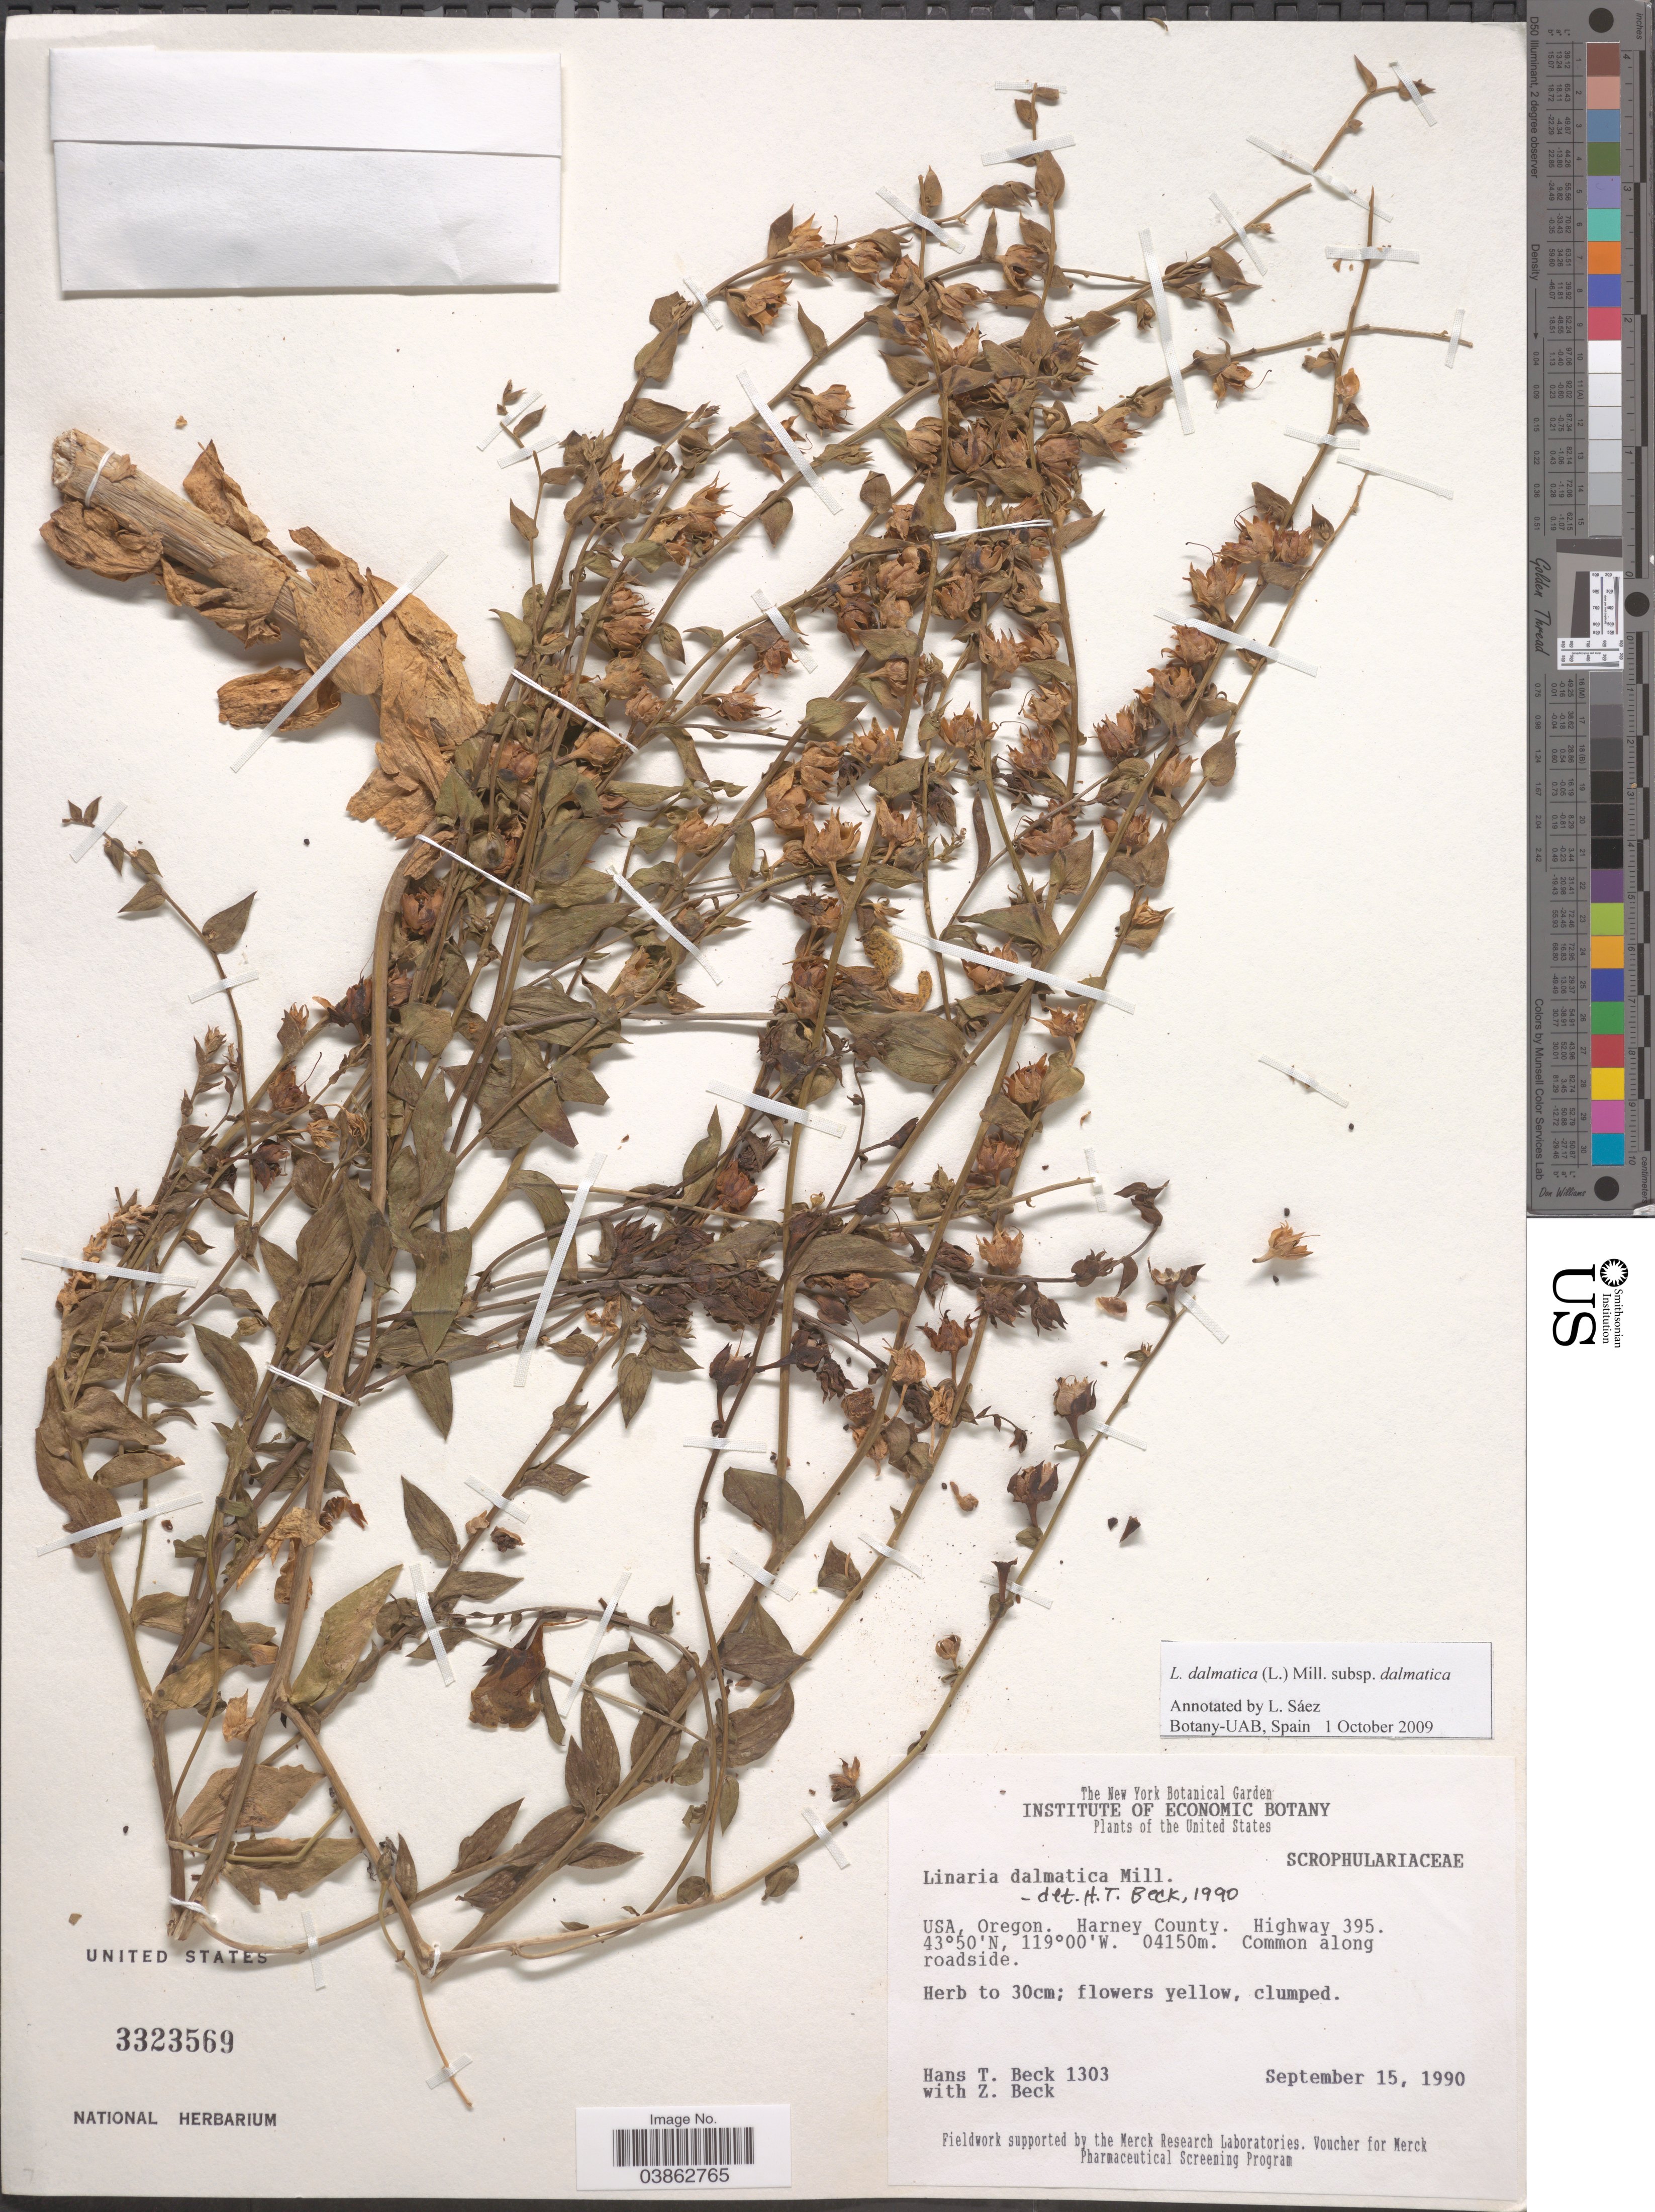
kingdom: Plantae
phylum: Tracheophyta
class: Magnoliopsida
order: Lamiales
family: Plantaginaceae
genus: Linaria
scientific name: Linaria dalmatica subsp. dalmatica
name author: (L.) Mill.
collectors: H. T. Beck & Z. Beck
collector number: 1303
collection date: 1990-09-15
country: United States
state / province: Oregon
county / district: Harney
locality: Harney County. Highway 395.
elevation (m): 4150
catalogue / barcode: US 3323569